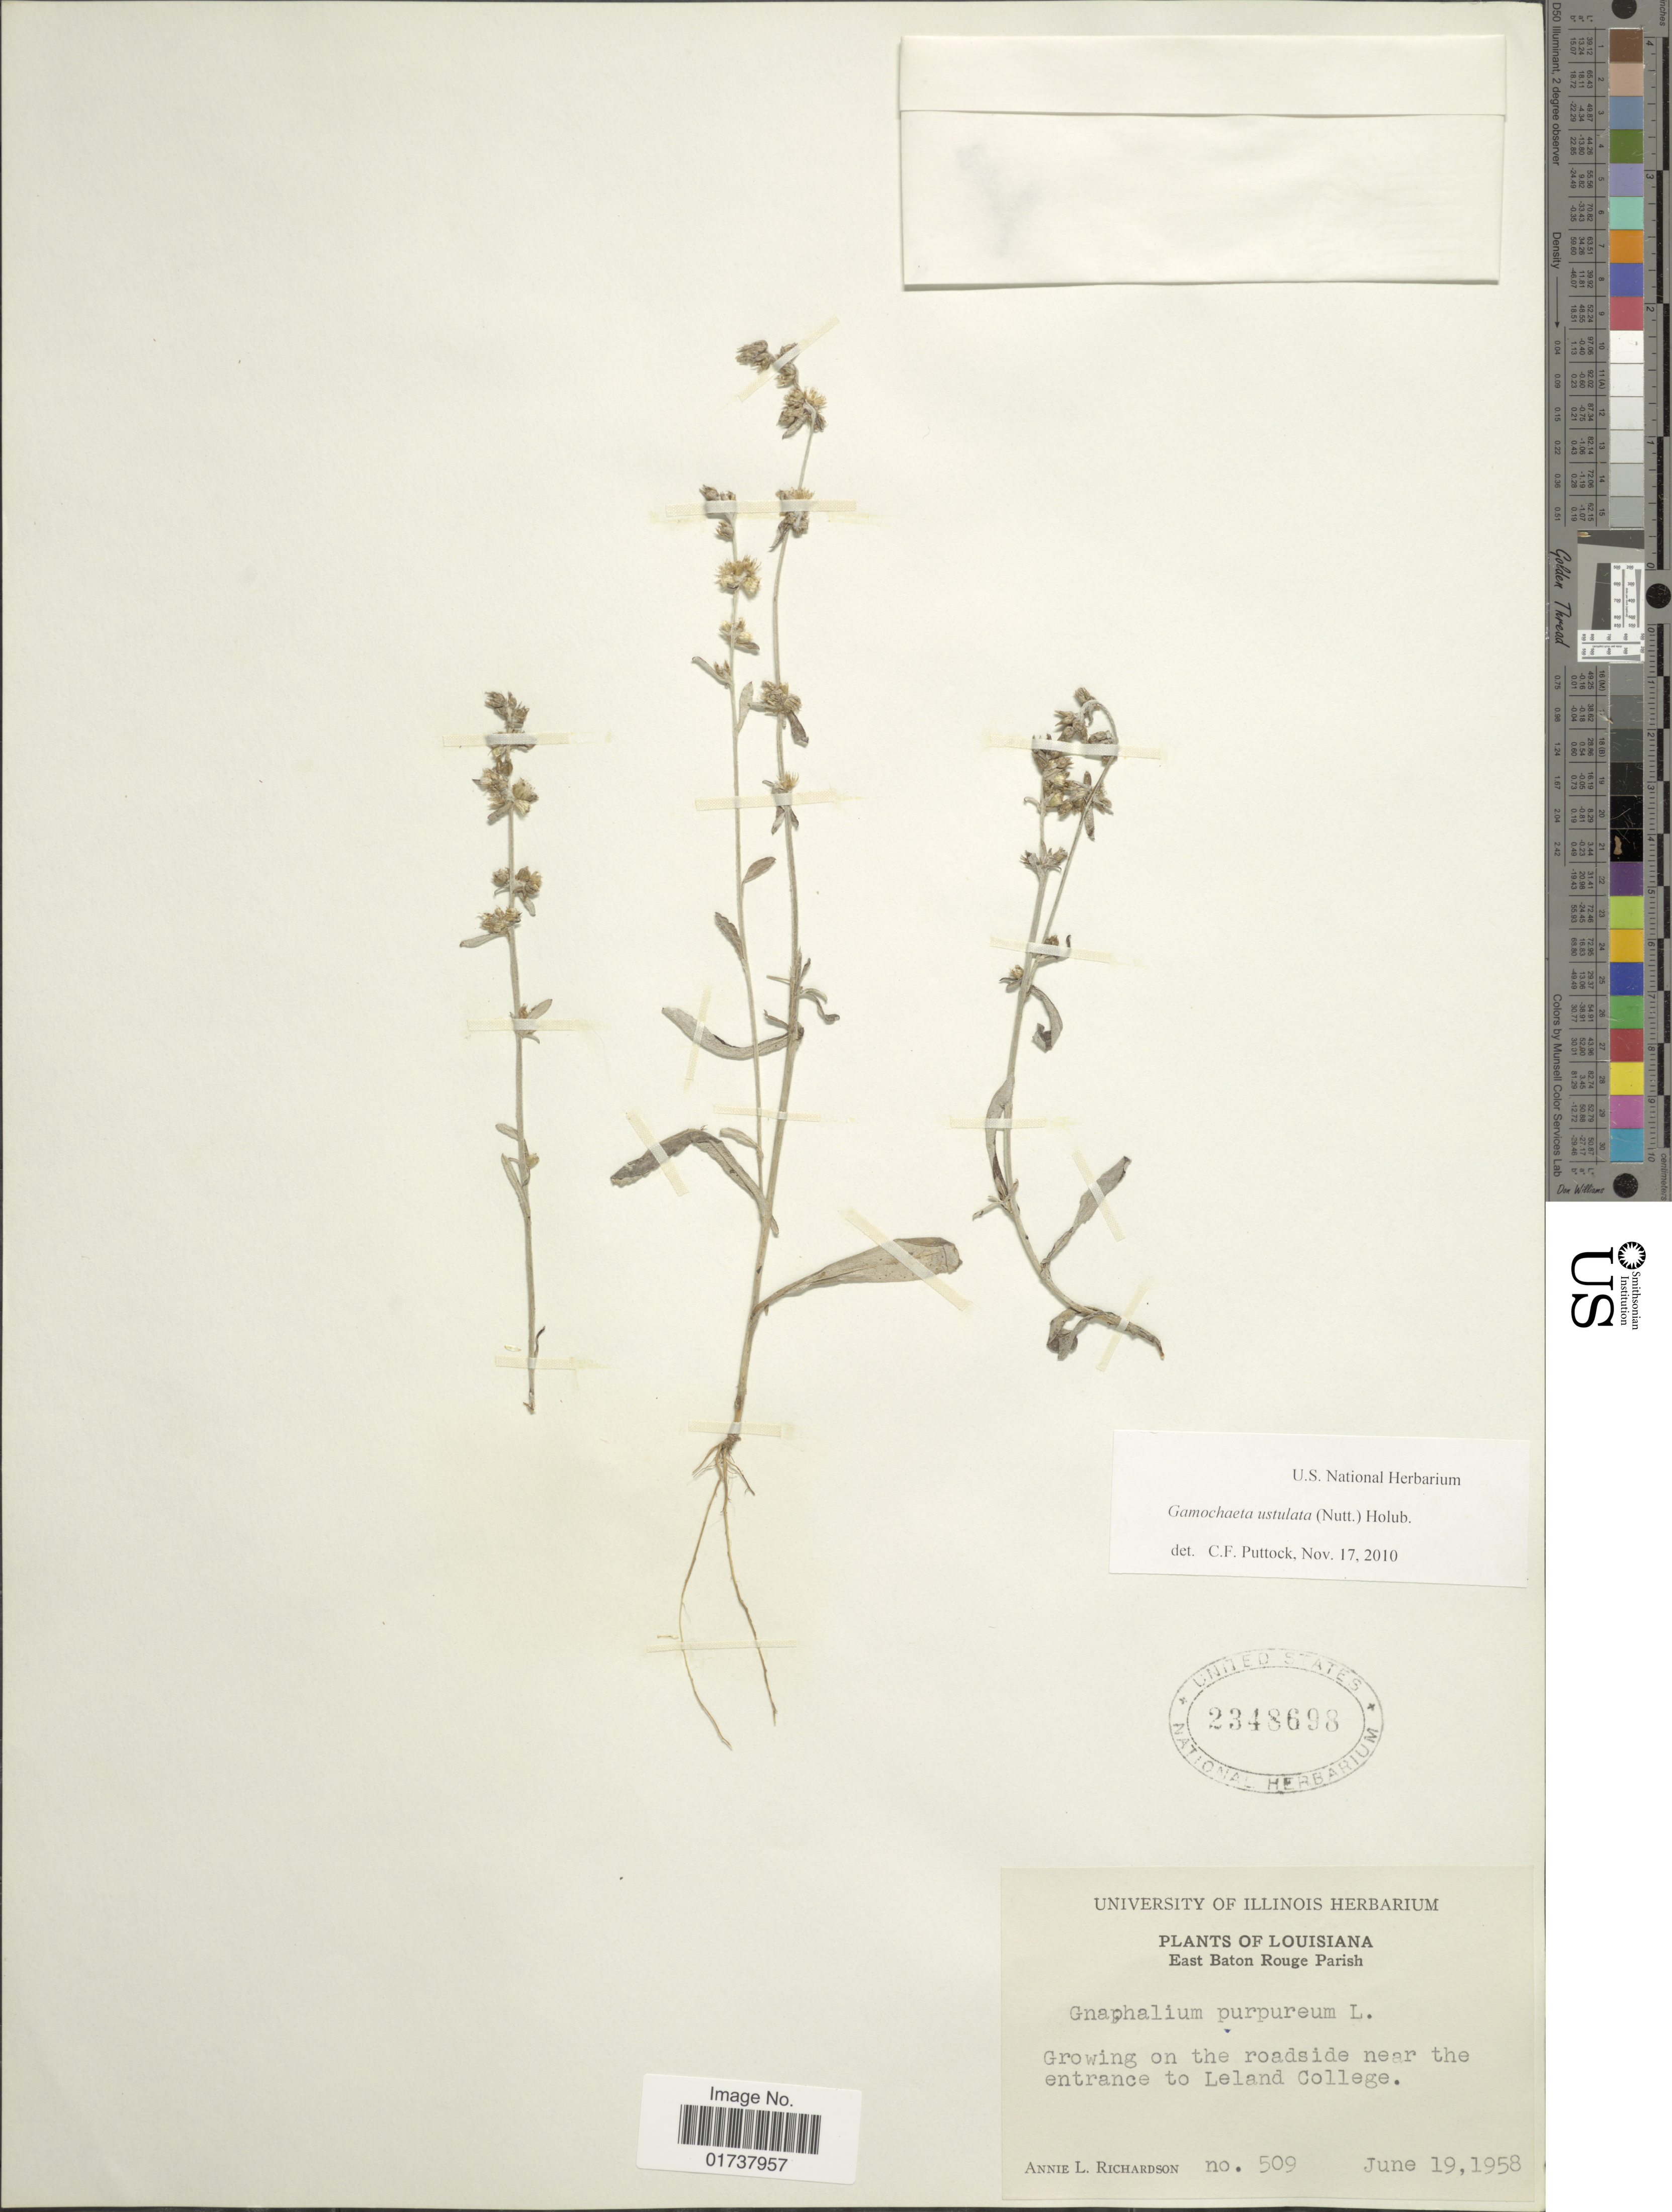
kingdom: Plantae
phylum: Tracheophyta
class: Magnoliopsida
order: Asterales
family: Asteraceae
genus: Gamochaeta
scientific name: Gamochaeta purpurea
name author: (L.) Cabrera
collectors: A. L. Richardson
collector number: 509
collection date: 1958-06-19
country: United States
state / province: Louisiana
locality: East Baton Rouge Parish, Growing on the roadside near the entrance to Leland College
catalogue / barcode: US 2348698